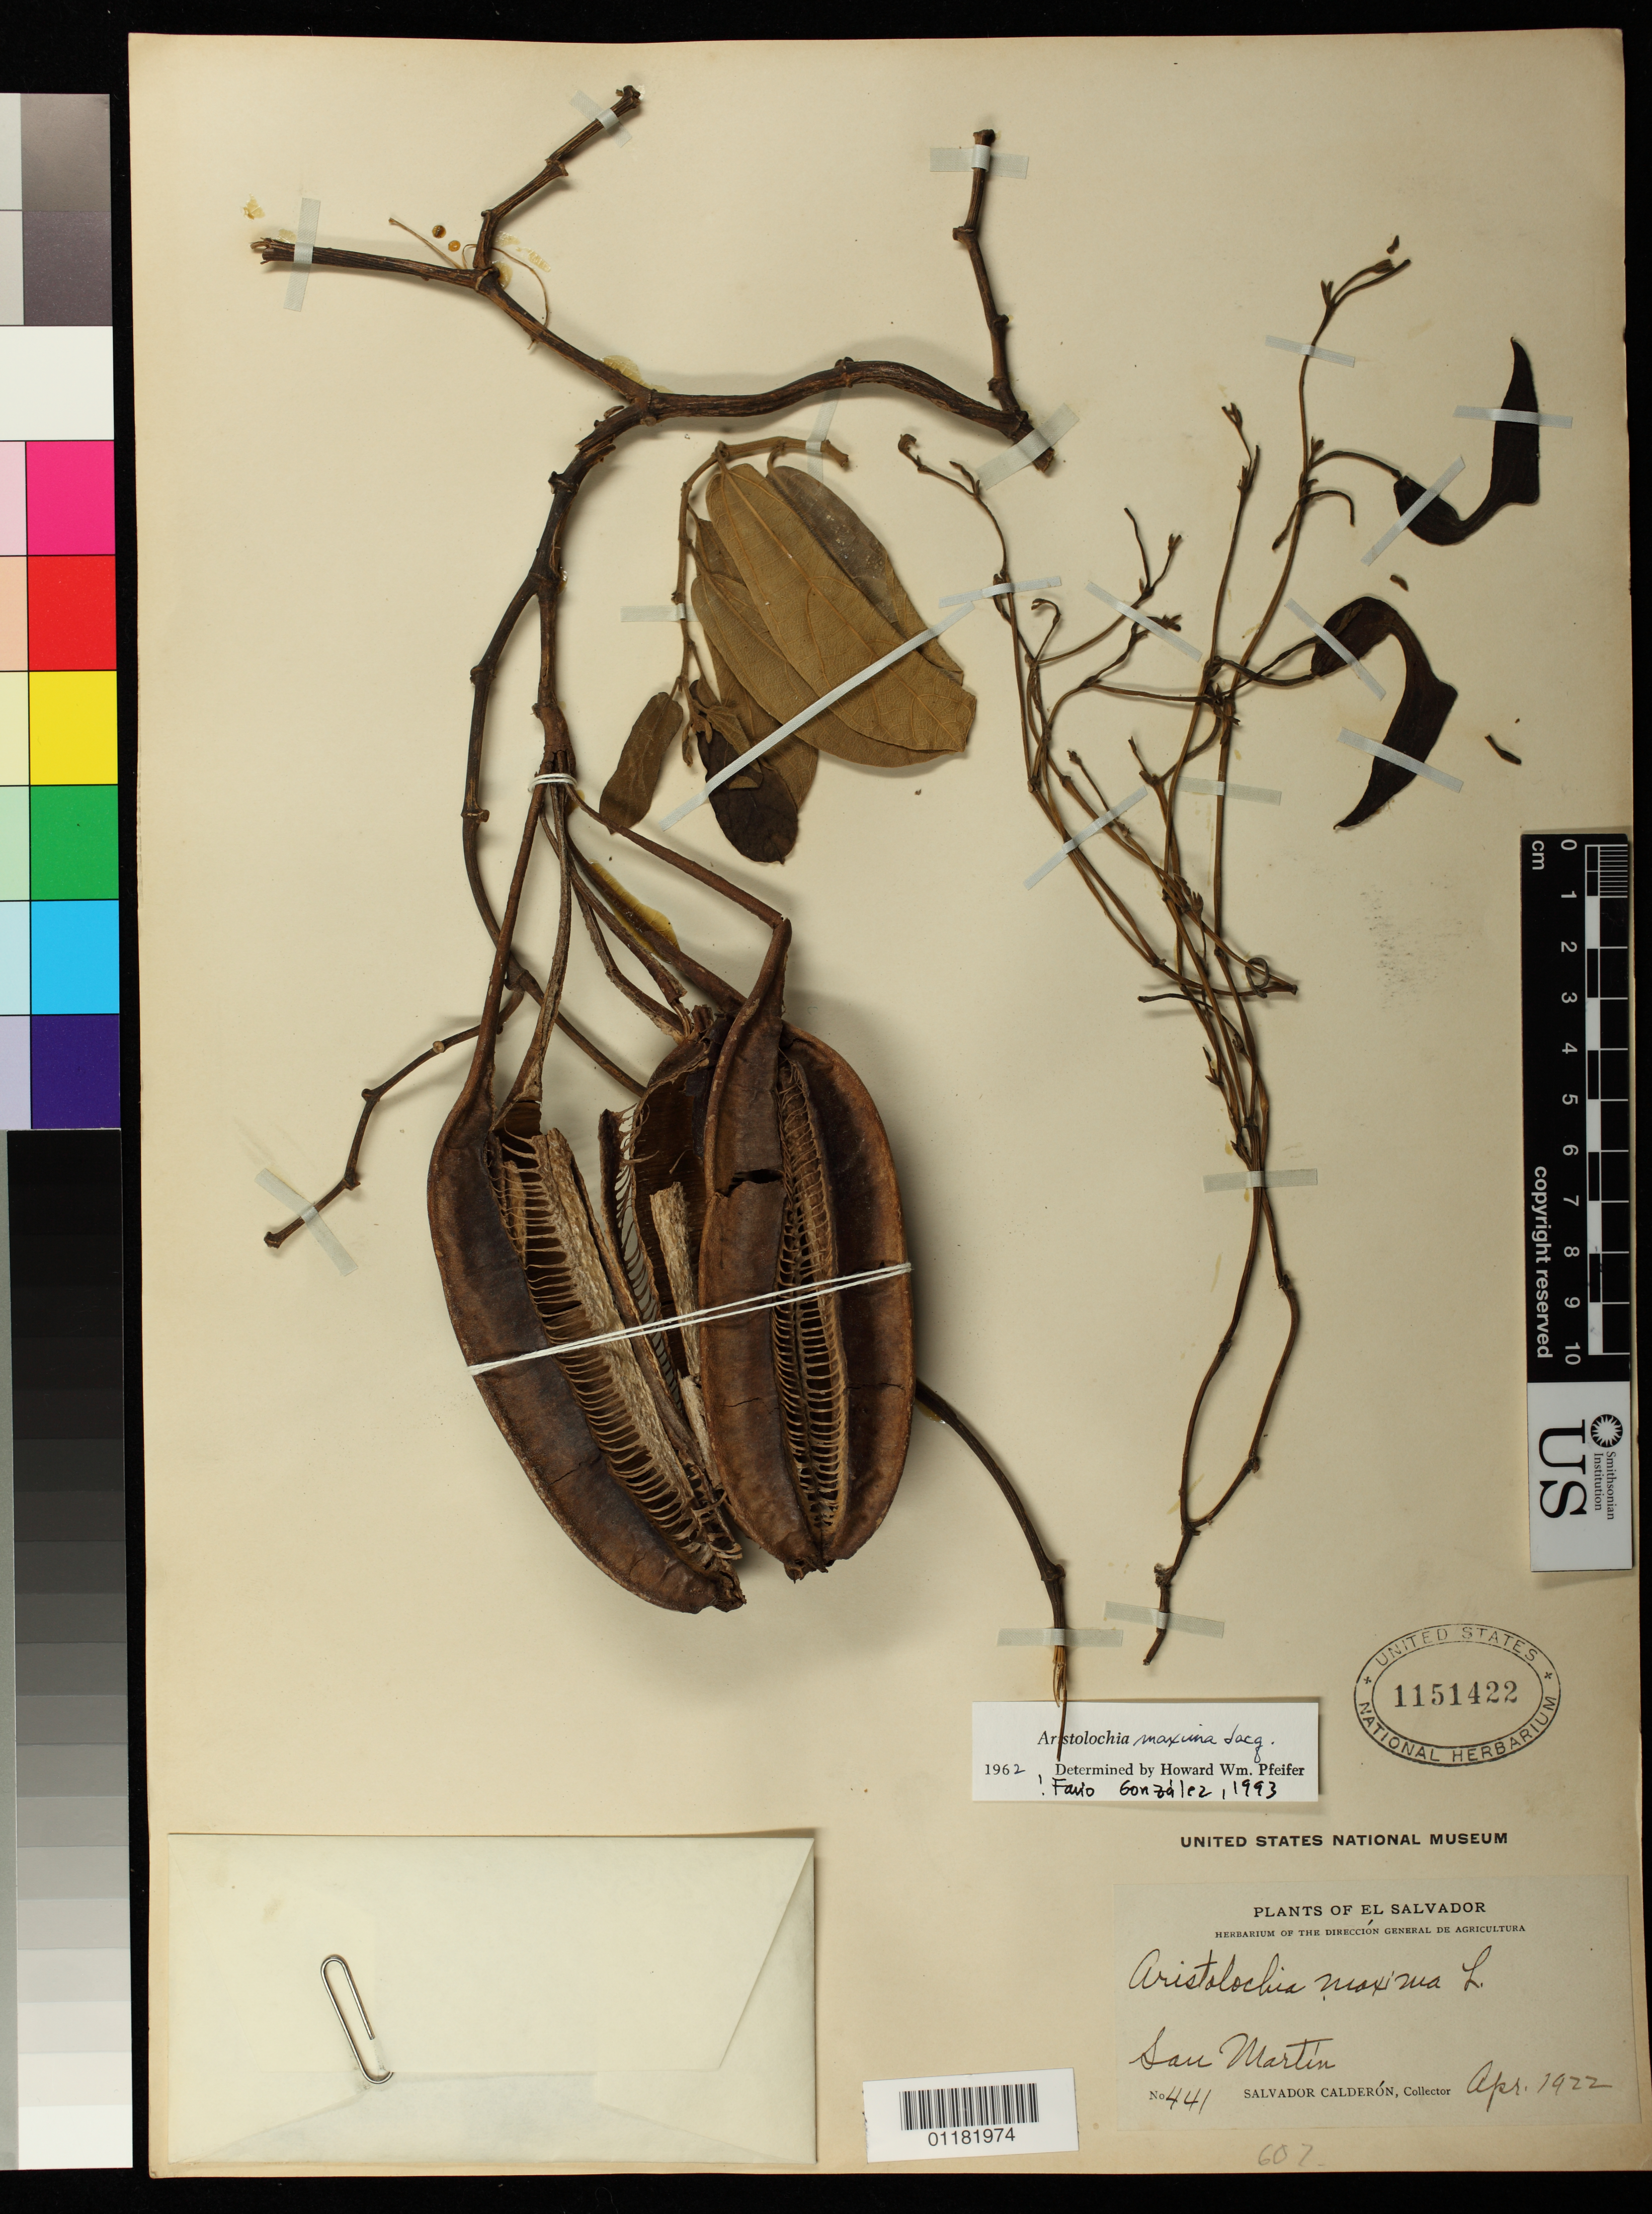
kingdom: Plantae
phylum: Tracheophyta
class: Magnoliopsida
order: Piperales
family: Aristolochiaceae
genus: Aristolochia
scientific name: Aristolochia maxima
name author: Jacq.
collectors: S. Calderón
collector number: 441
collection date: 1922-04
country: El Salvador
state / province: San Salvador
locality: San Martin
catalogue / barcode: US 1151422